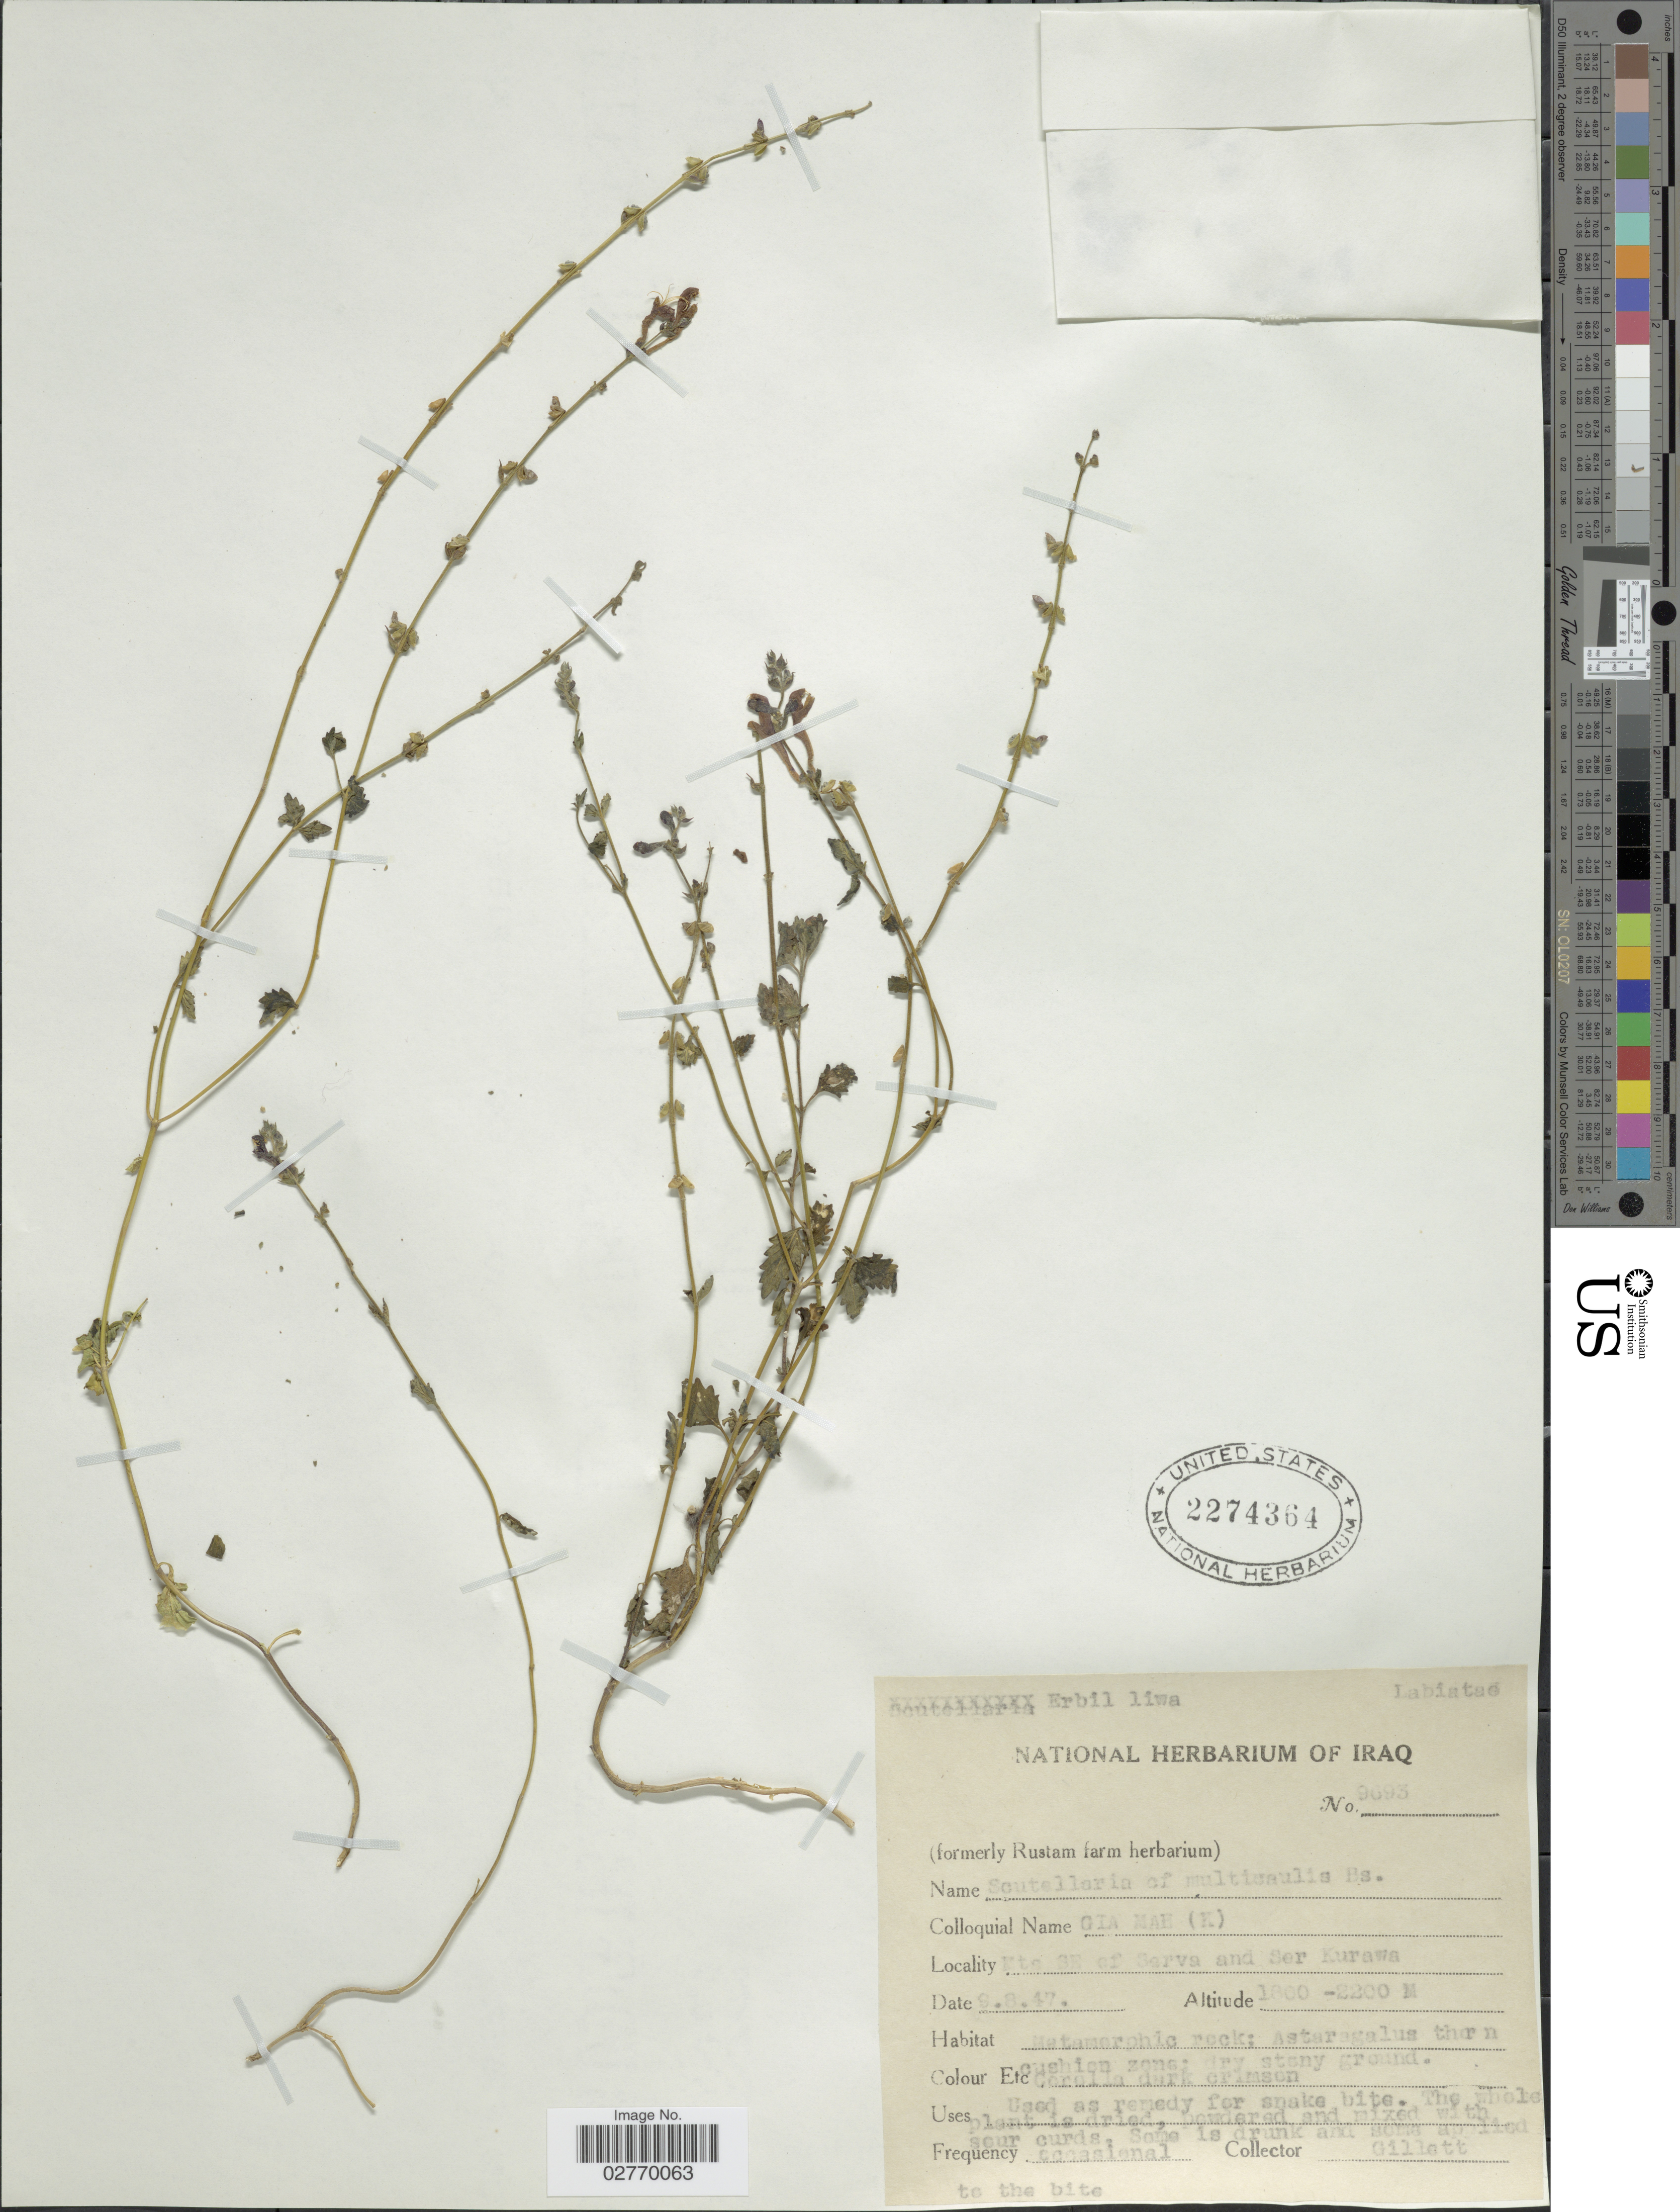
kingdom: Plantae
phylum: Tracheophyta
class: Magnoliopsida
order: Lamiales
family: Lamiaceae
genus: Scutellaria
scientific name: Scutellaria multicaulis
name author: Boiss.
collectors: Gillett, --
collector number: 9693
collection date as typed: Transcribed d/m/y: 9/8/47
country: Iraq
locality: Mts SE of Serva and Ser Kurawa. Erbil liwa.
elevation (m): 1800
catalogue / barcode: US 2274364